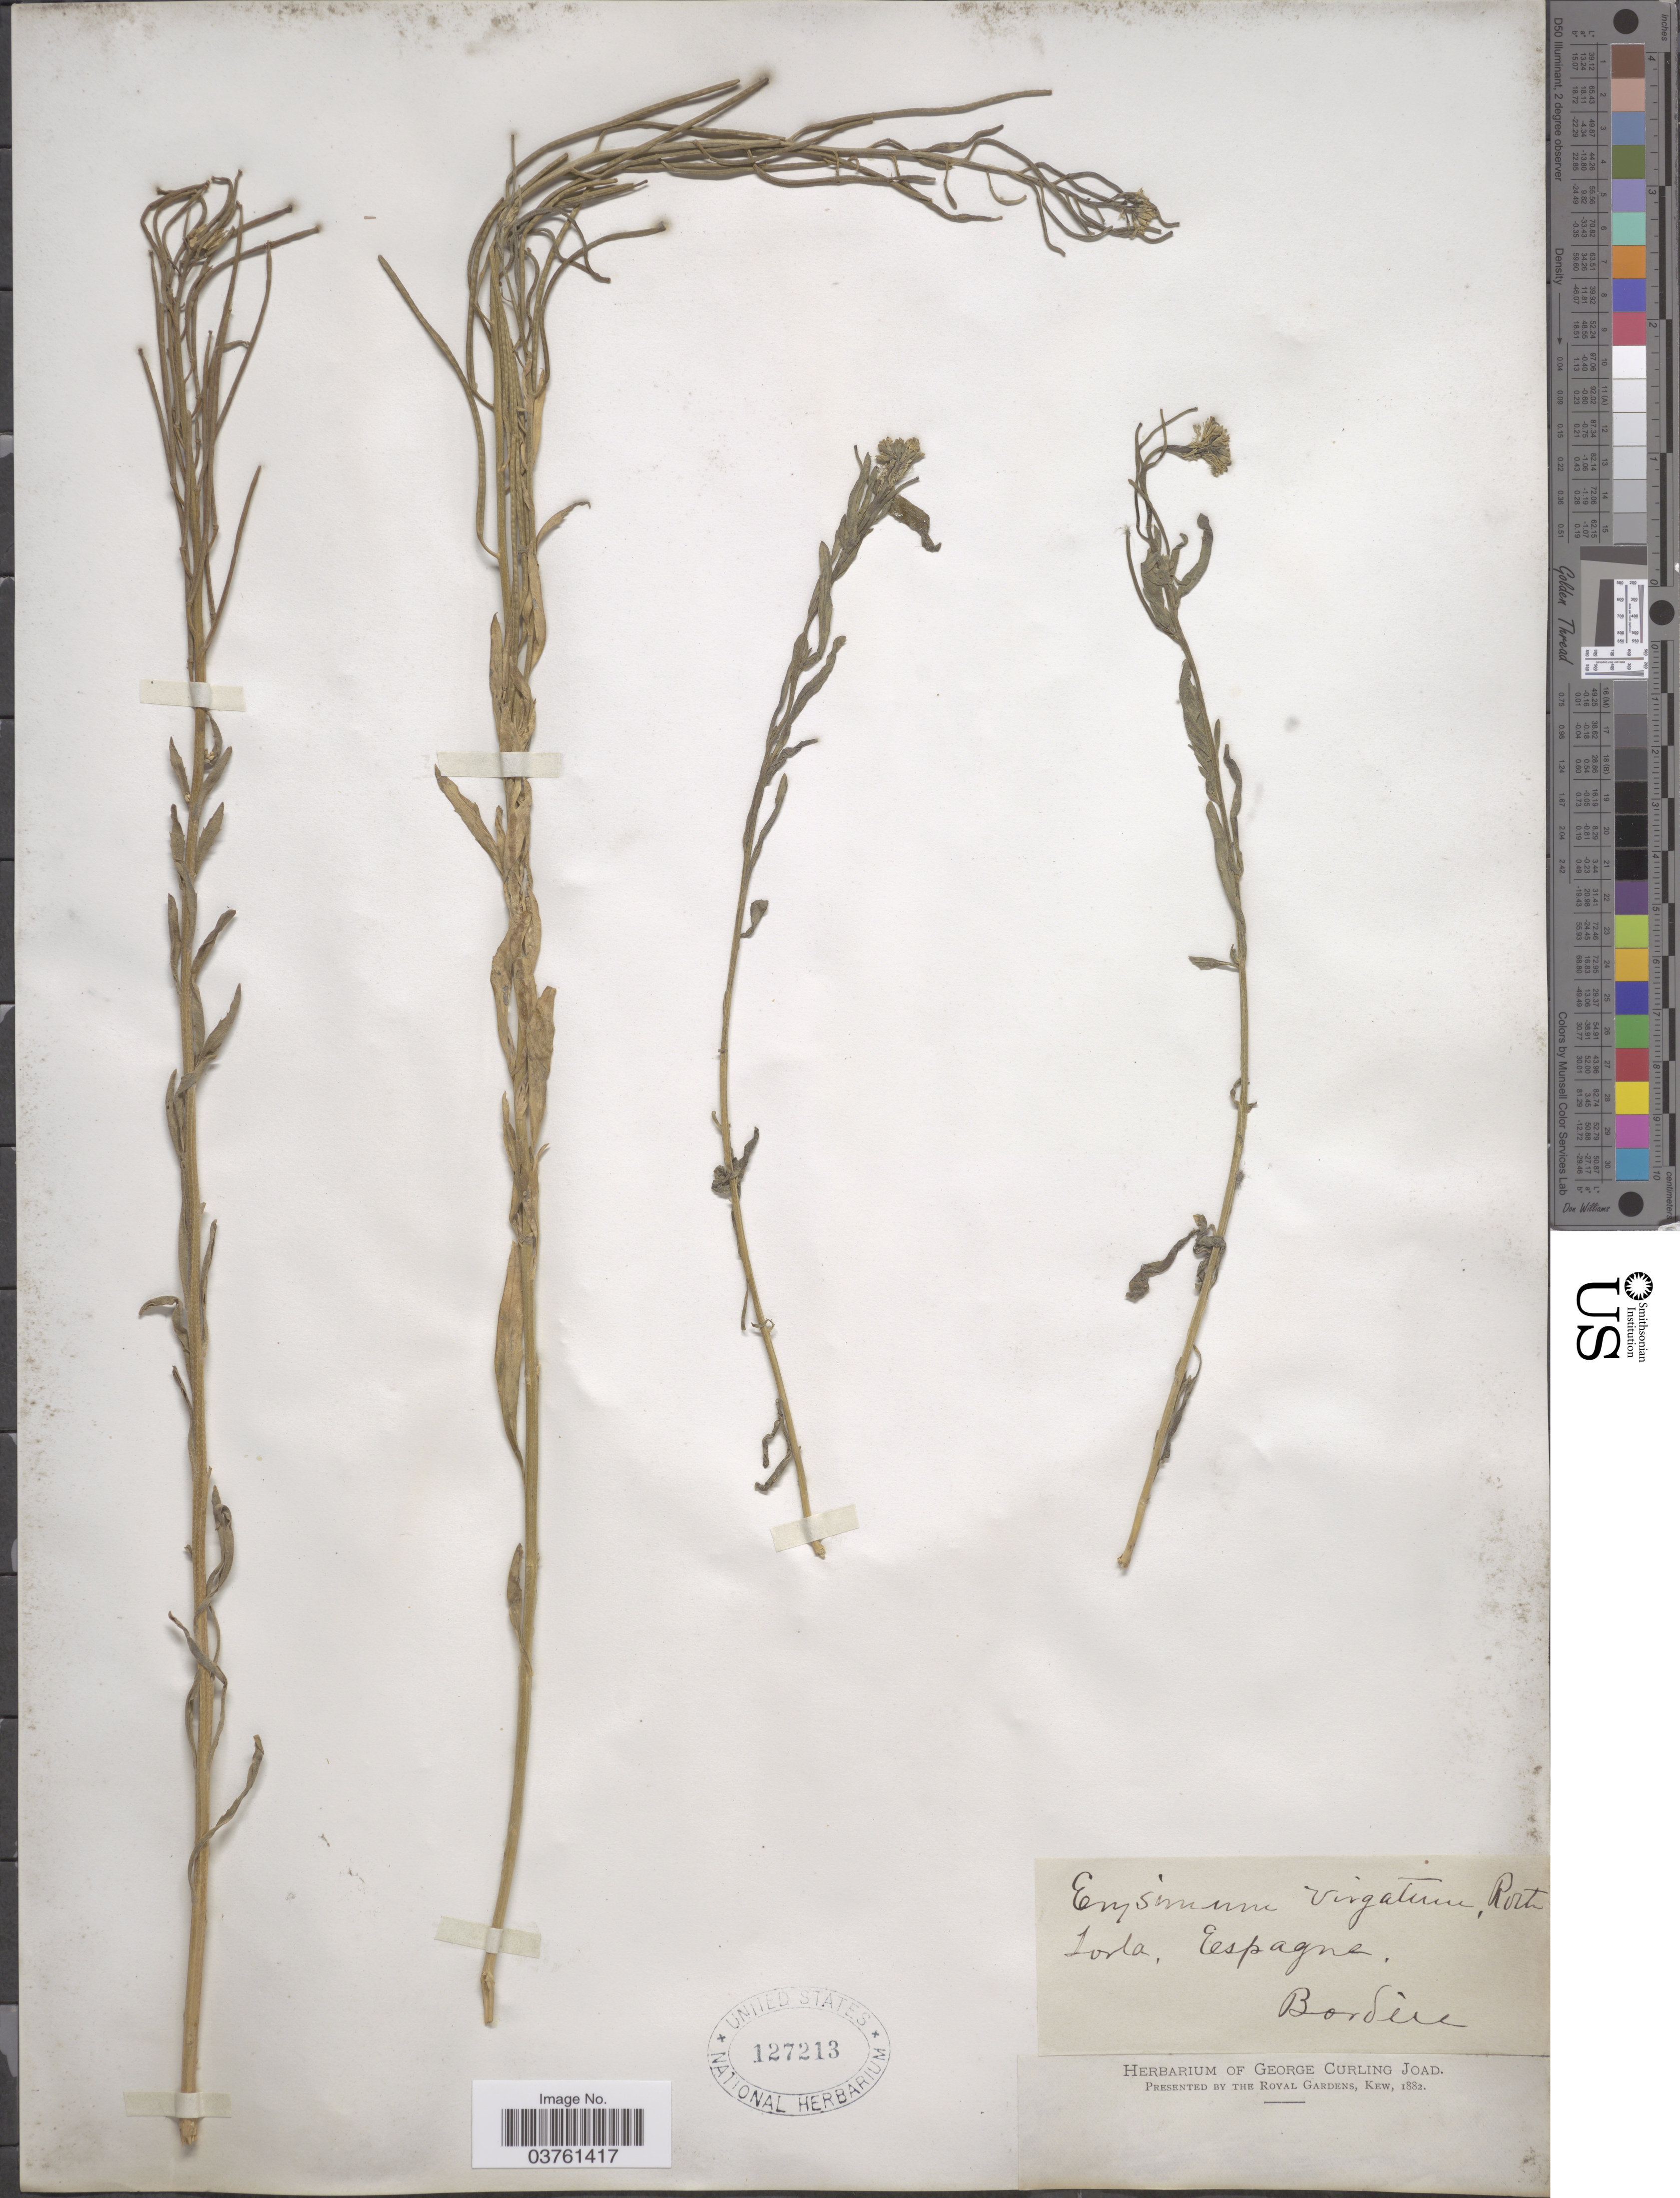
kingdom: Plantae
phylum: Tracheophyta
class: Magnoliopsida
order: Brassicales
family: Brassicaceae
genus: Erysimum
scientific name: Erysimum virgatum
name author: Roth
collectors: -. Bordère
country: Spain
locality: Torla.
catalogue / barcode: US 127213